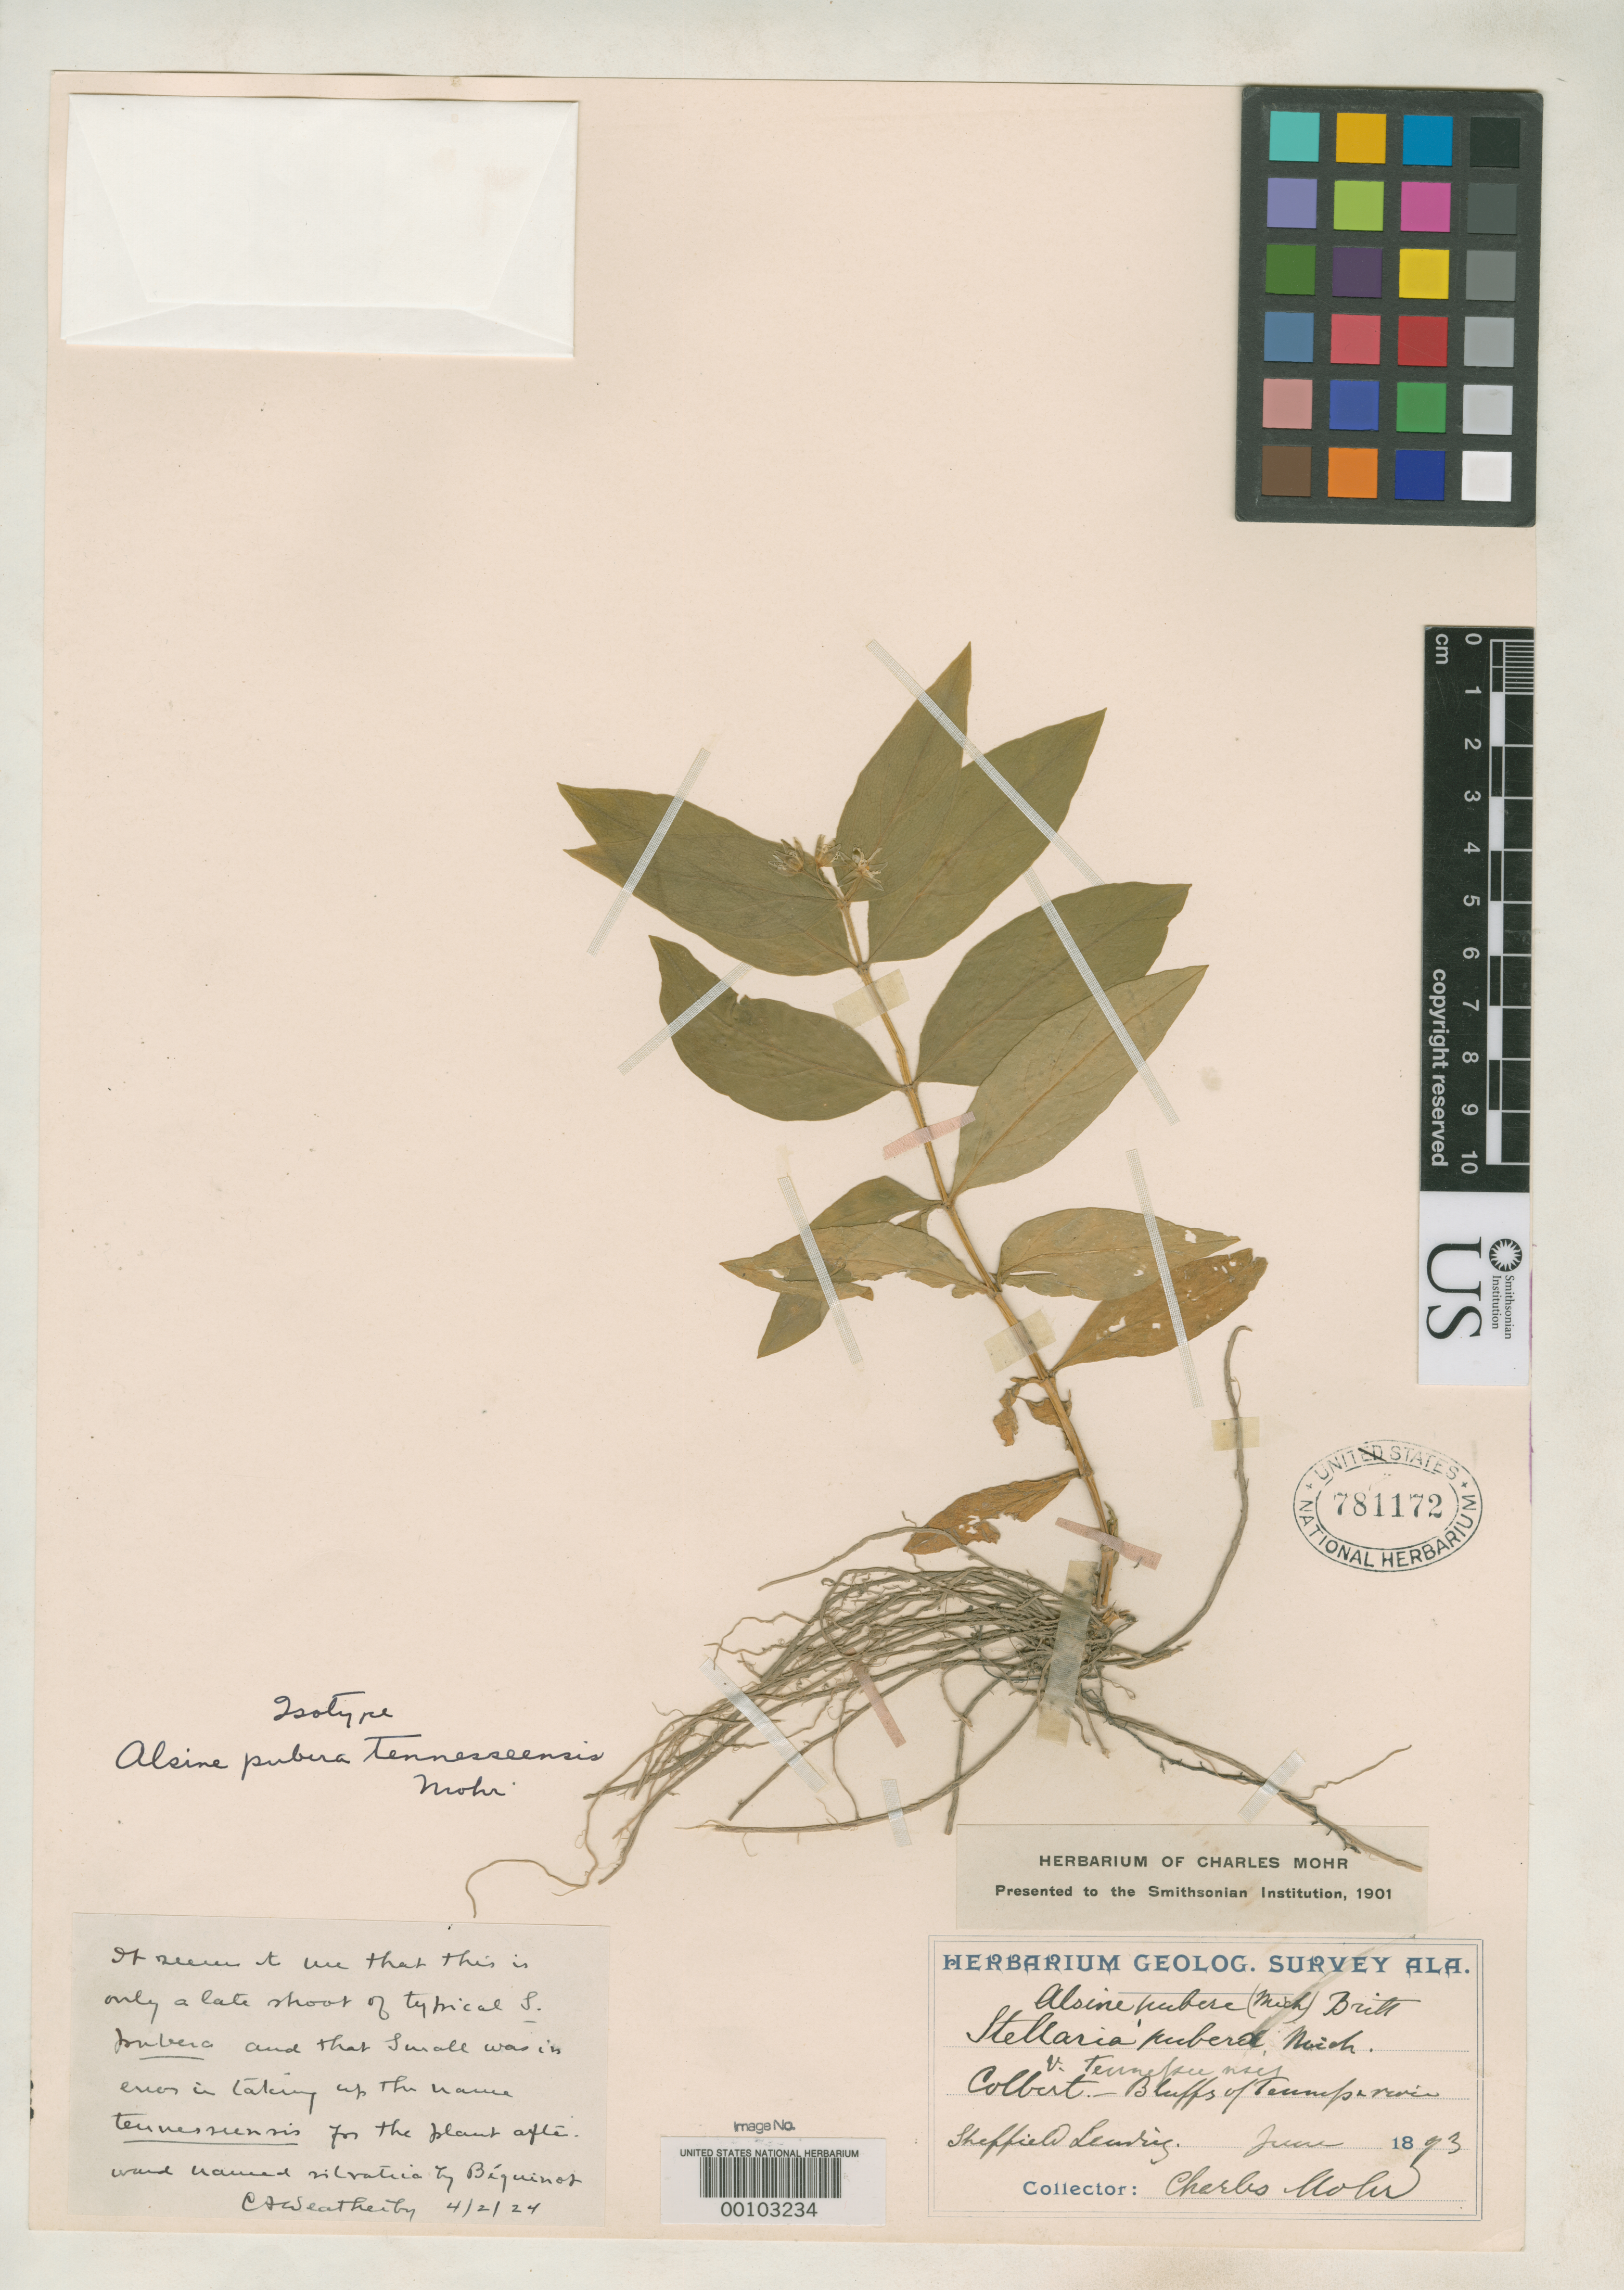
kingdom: Plantae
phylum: Tracheophyta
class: Magnoliopsida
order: Caryophyllales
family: Caryophyllaceae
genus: Alsine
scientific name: Alsine pubera var. tennesseensis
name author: C. Mohr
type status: Syntype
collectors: C. T. Mohr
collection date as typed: Jun 1893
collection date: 1893-06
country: United States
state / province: Alabama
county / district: Colbert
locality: Sheffield, Tennessee River.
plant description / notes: Annotated as "isotype" but protologue alludes to several different collections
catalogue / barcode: US 781172